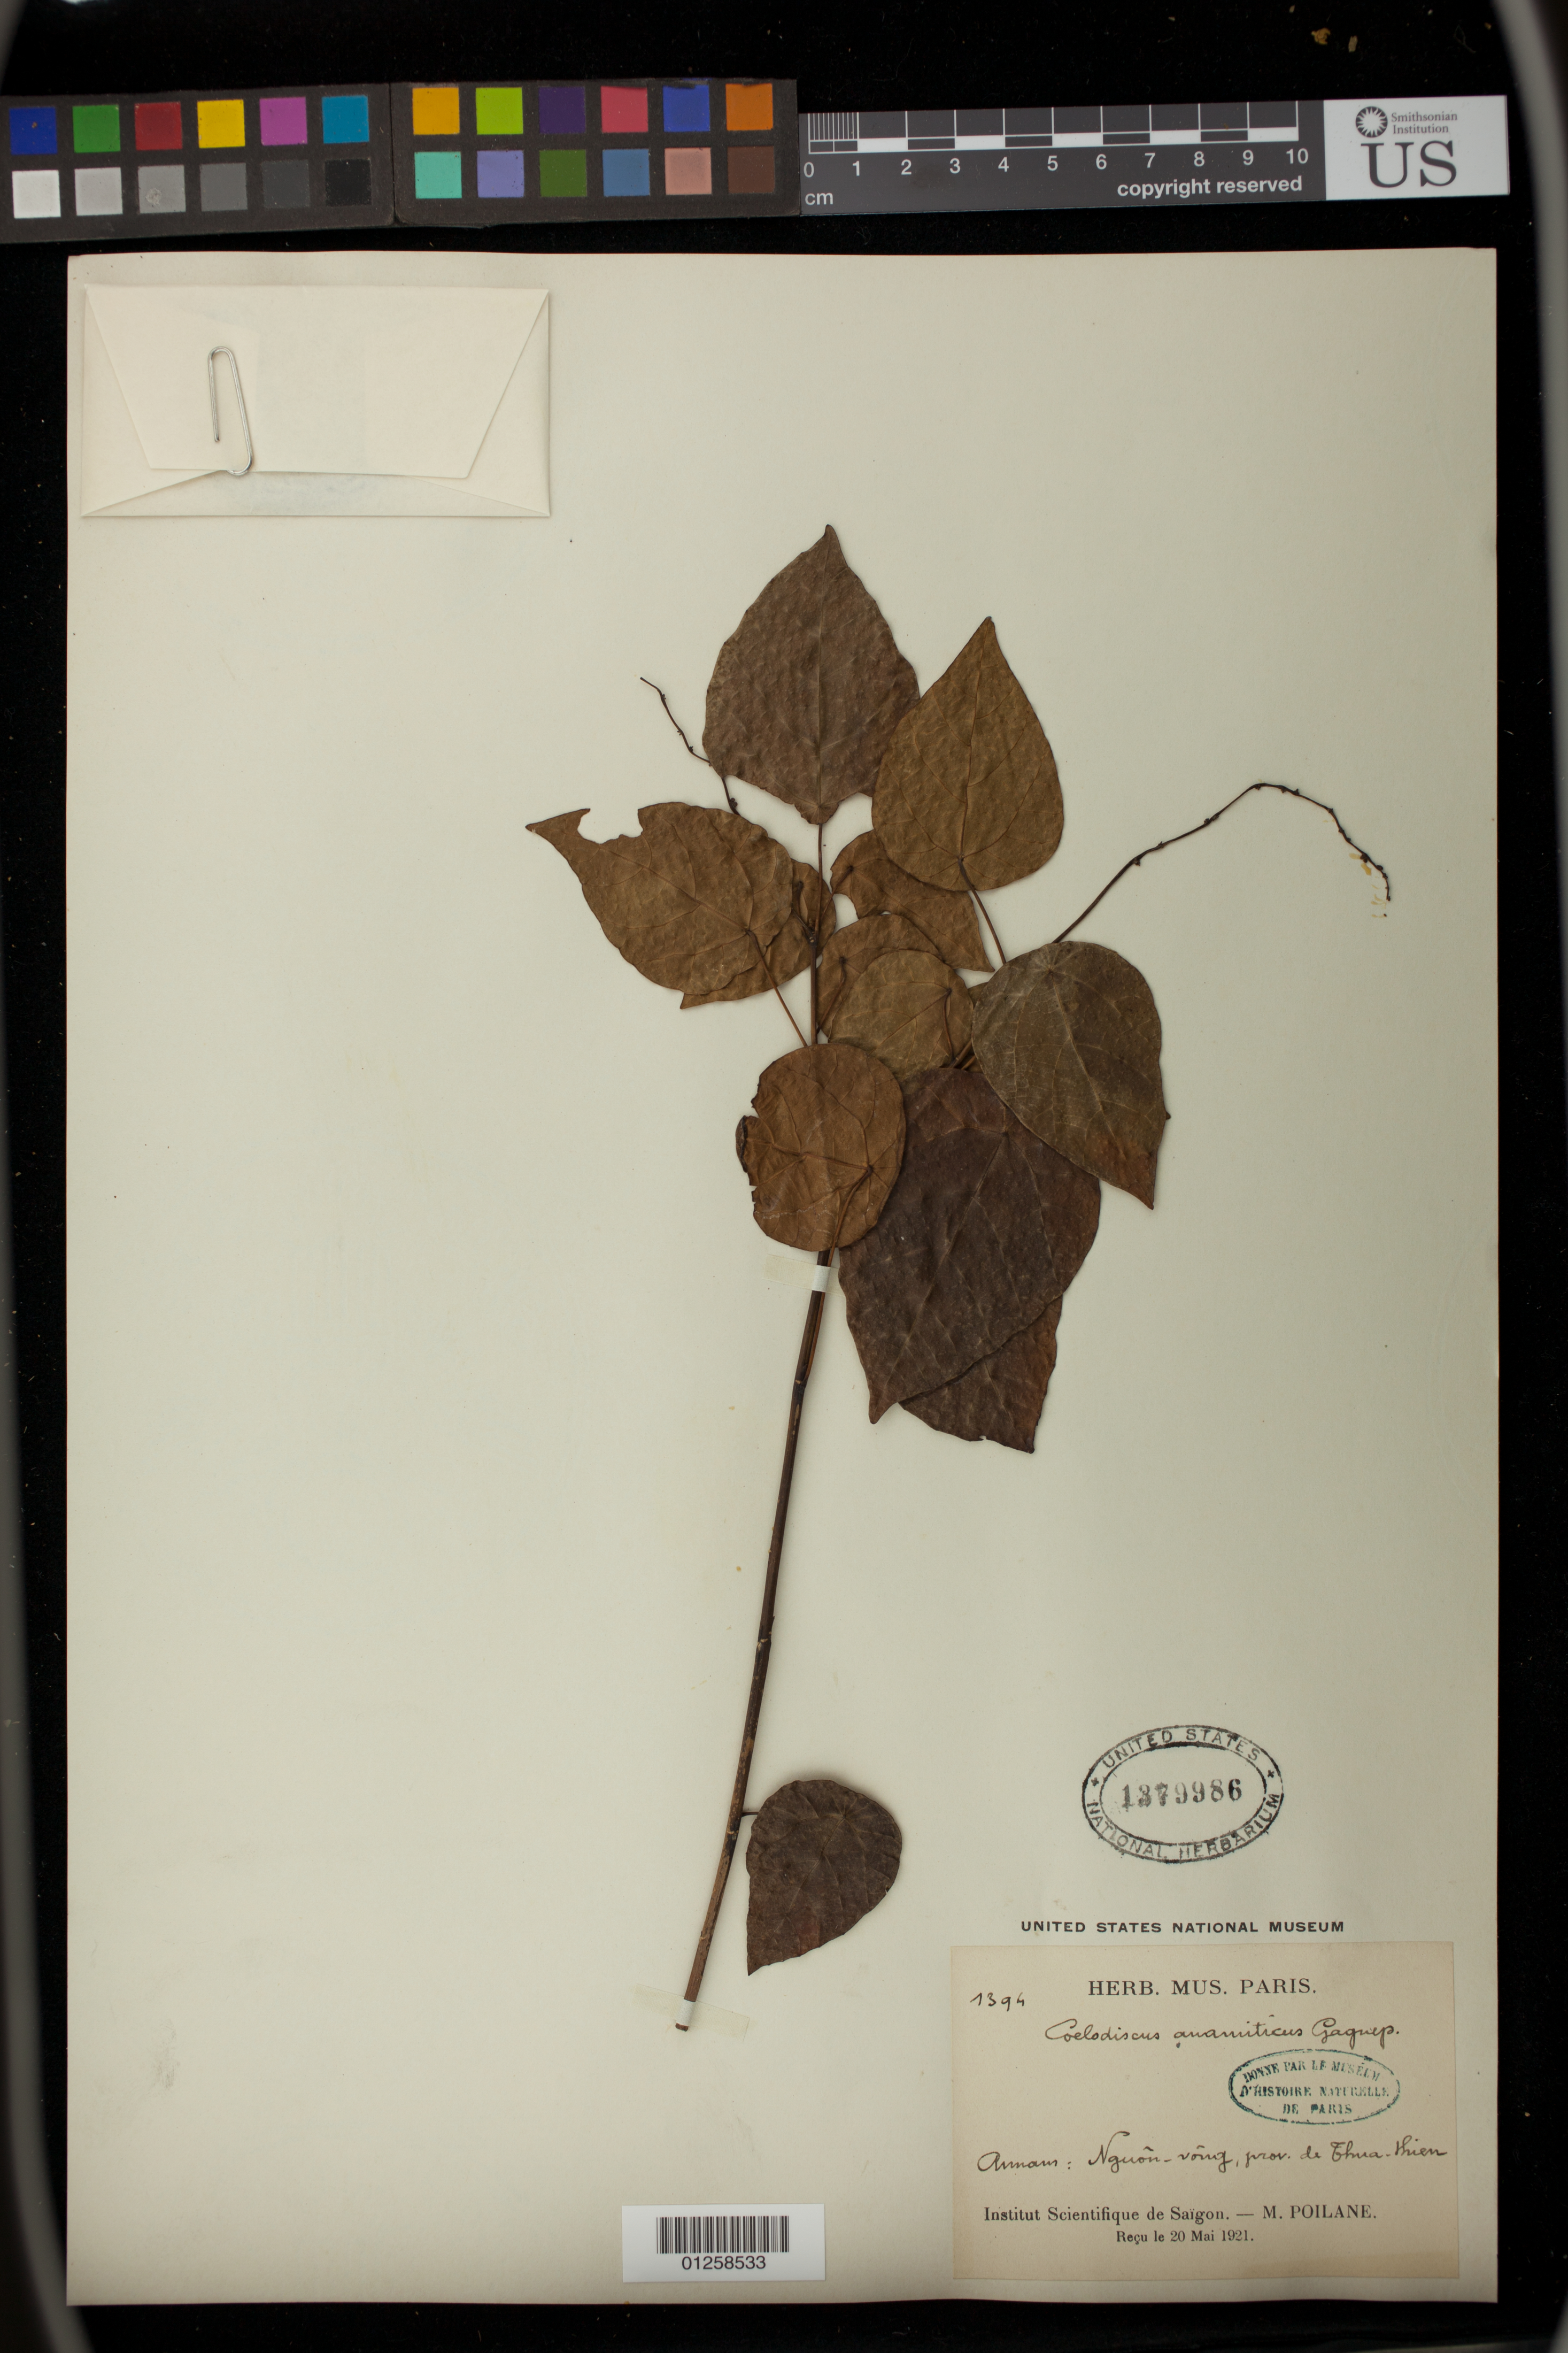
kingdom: Plantae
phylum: Tracheophyta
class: Magnoliopsida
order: Malpighiales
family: Phyllanthaceae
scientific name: Coelodiscus annamiticus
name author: (Kuntze) Gagnep.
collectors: M. Poilane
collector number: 7394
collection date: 1921-05-20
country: Vietnam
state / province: Thua Thien-Hue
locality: Annam: Nguon-vong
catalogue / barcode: US 1379986